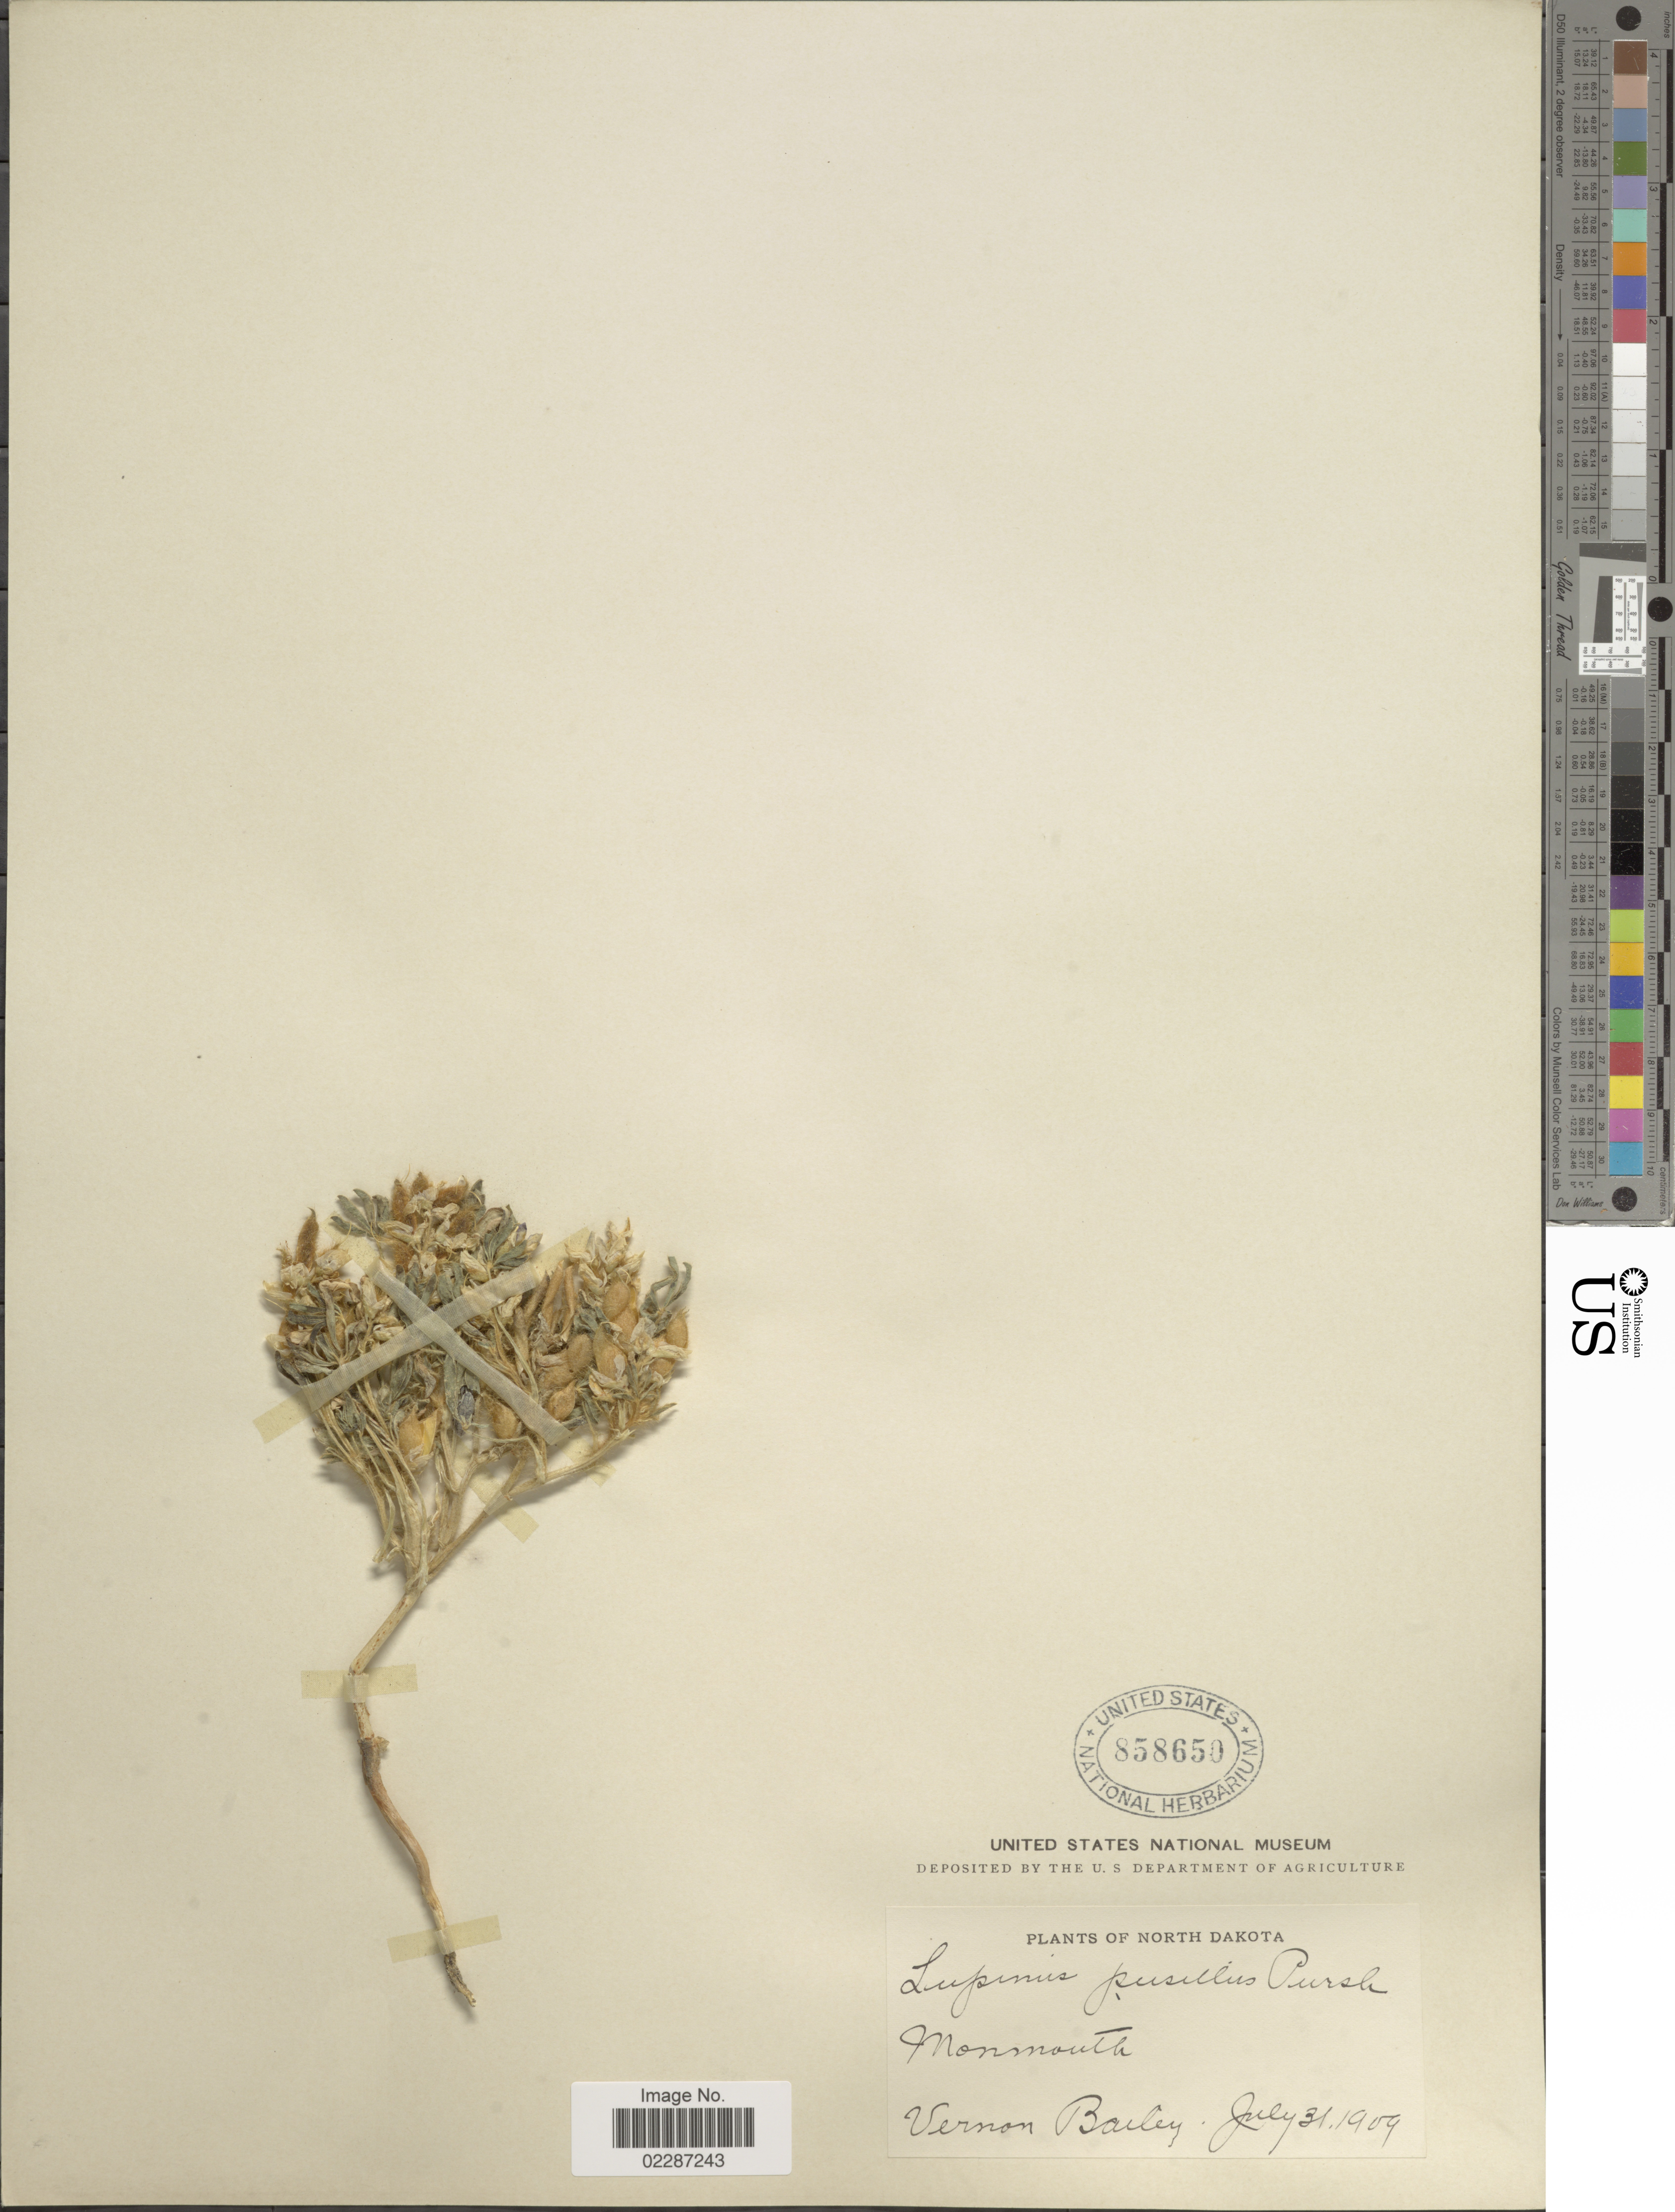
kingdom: Plantae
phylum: Tracheophyta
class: Magnoliopsida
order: Fabales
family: Fabaceae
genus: Lupinus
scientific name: Lupinus pusillus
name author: Pursh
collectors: V. O. Bailey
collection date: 1909-07-31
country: United States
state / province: North Dakota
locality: Monmouth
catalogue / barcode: US 858650